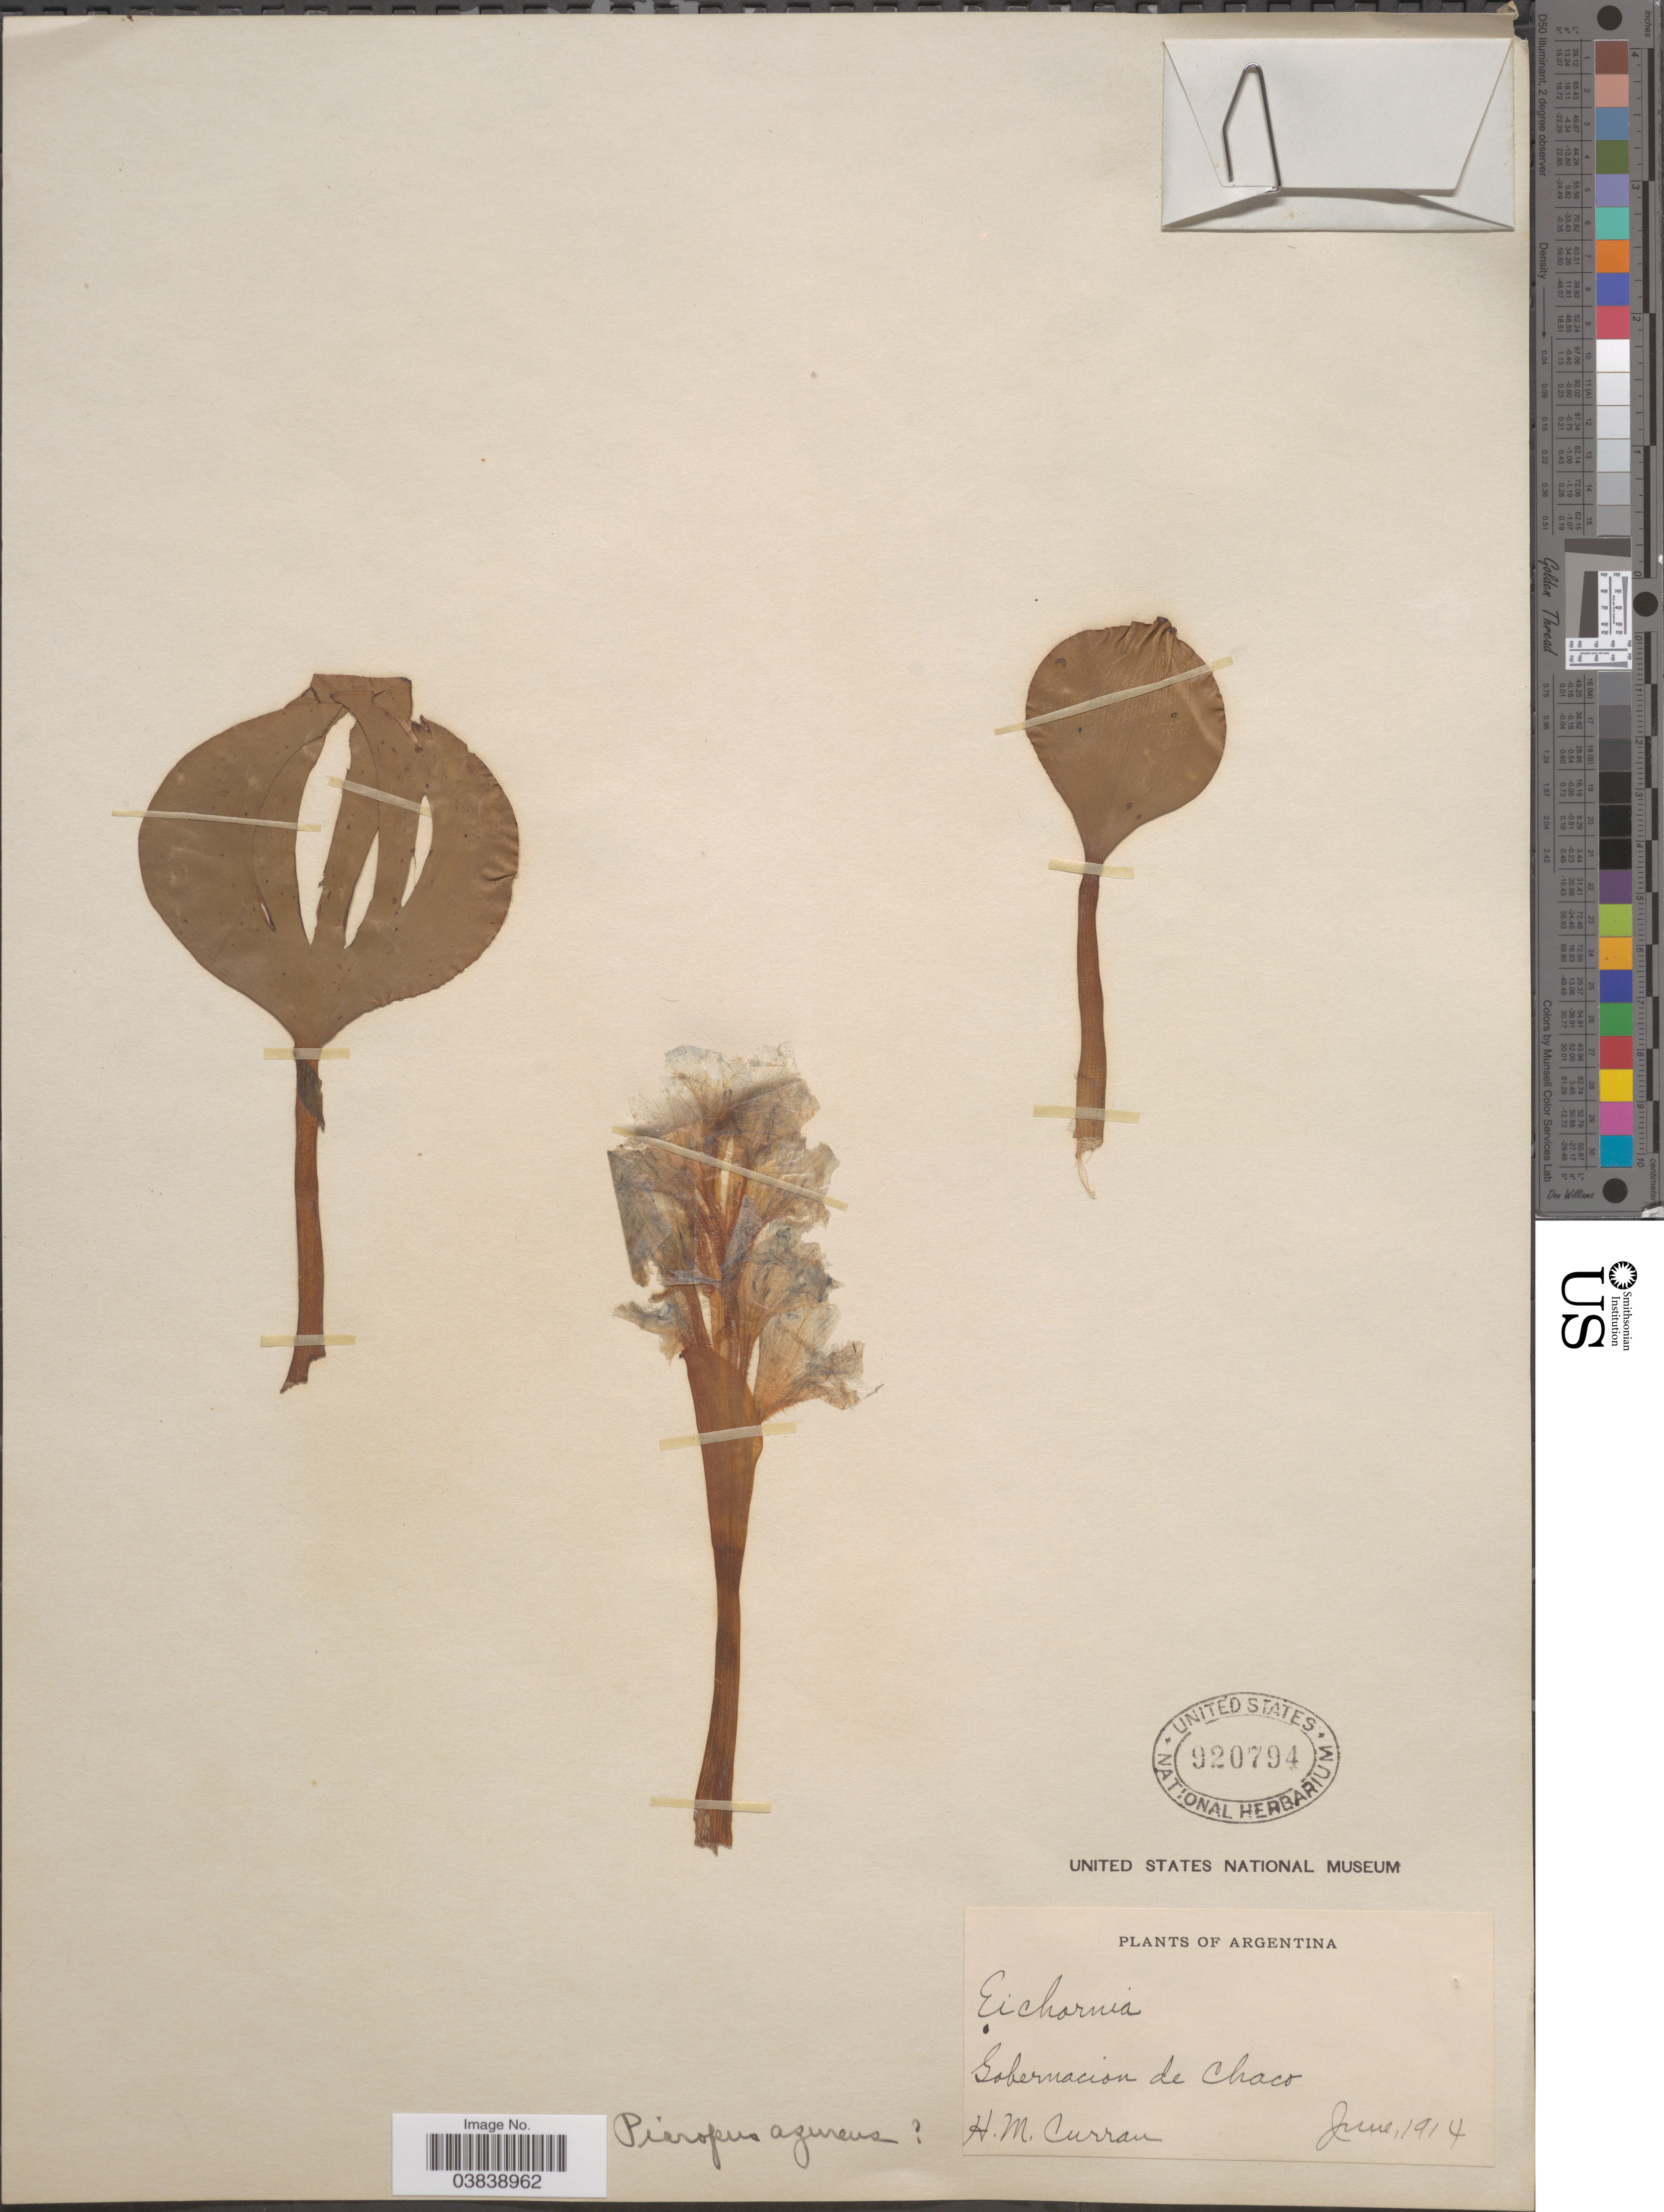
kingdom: Plantae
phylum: Tracheophyta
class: Liliopsida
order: Commelinales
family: Pontederiaceae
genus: Eichhornia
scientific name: Eichhornia azurea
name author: (Sw.) Kunth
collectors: H. M. Curran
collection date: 1914-06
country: Argentina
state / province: Chaco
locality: Gobernacion de Chaco.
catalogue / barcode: US 920794